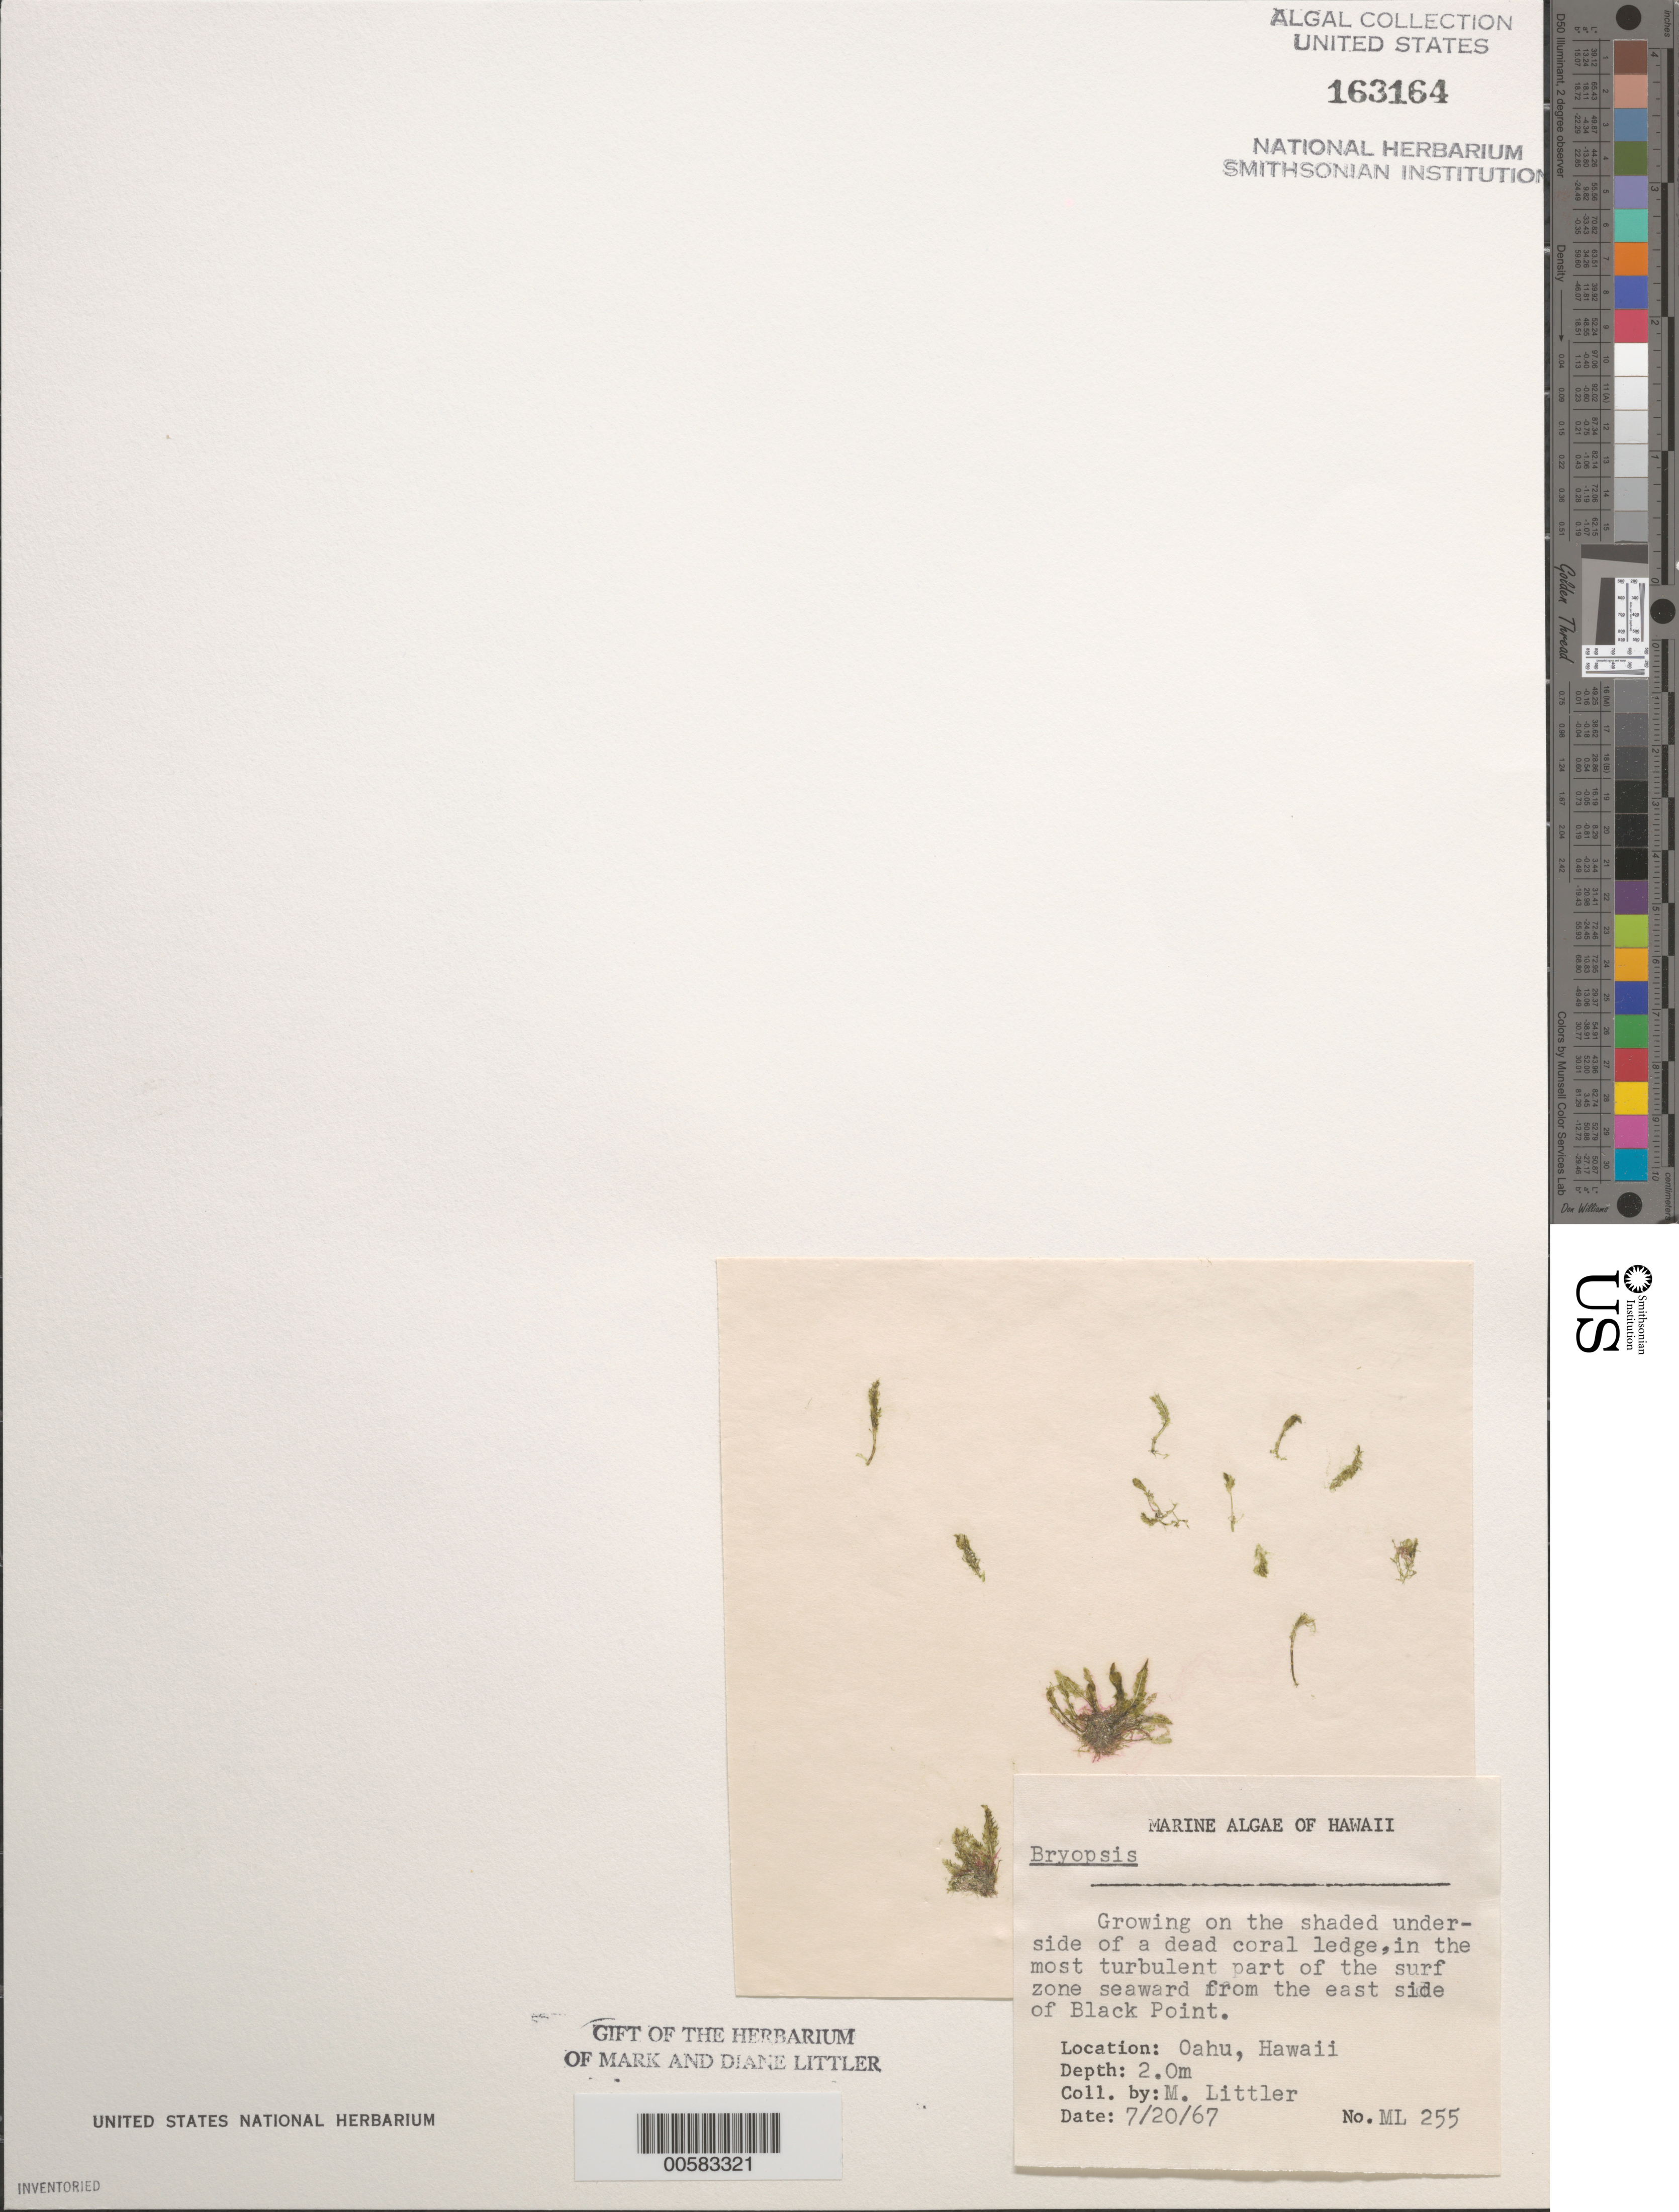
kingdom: Plantae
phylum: Chlorophyta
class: Ulvophyceae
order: Bryopsidales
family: Bryopsidaceae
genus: Bryopsis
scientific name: Bryopsis sp.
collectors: M. M. Littler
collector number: ML 255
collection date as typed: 20 Jul 1967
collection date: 1967-07-20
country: United States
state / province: Hawaii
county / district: Honolulu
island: Oahu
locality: Black Point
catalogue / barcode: US 163164